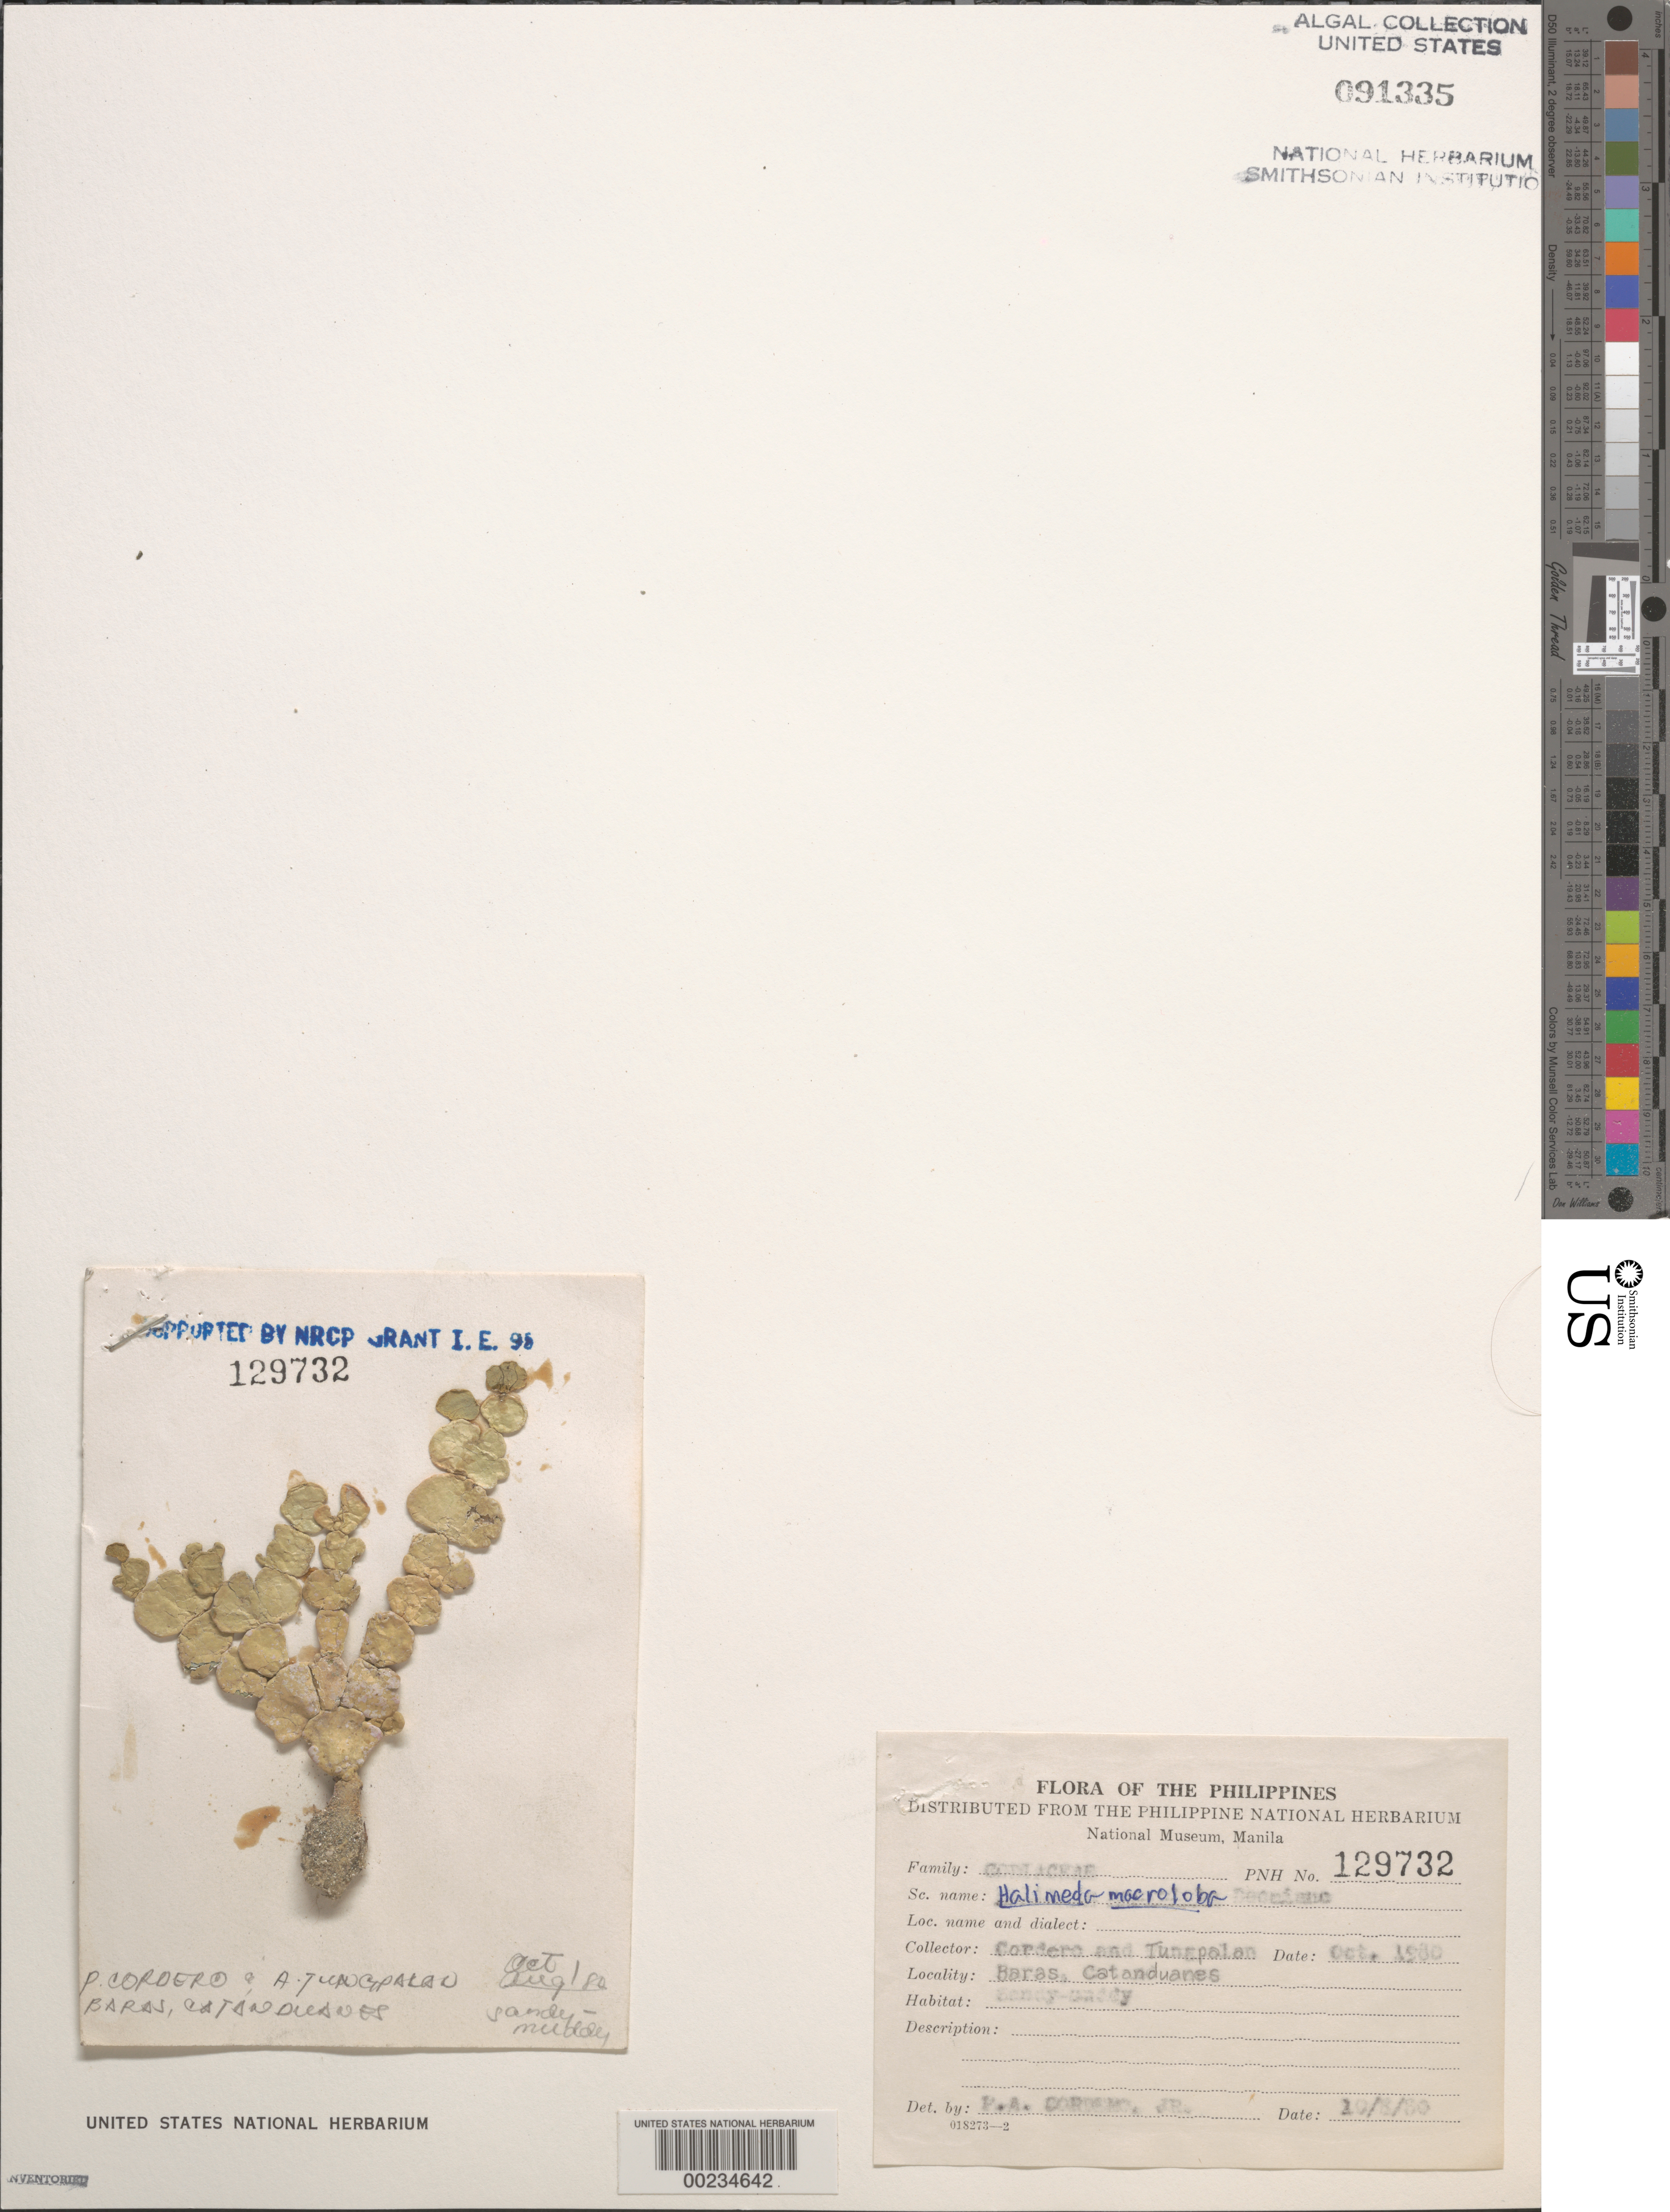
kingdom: Plantae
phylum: Chlorophyta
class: Ulvophyceae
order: Bryopsidales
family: Halimedaceae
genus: Halimeda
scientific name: Halimeda macroloba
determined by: Cordero, P. A., Jr.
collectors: P. A. Cordero & A. Tungpalan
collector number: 129732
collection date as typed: Oct 1980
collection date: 1980-10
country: Philippines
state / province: Bicol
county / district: Catanduanes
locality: Baras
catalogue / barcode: US 91335